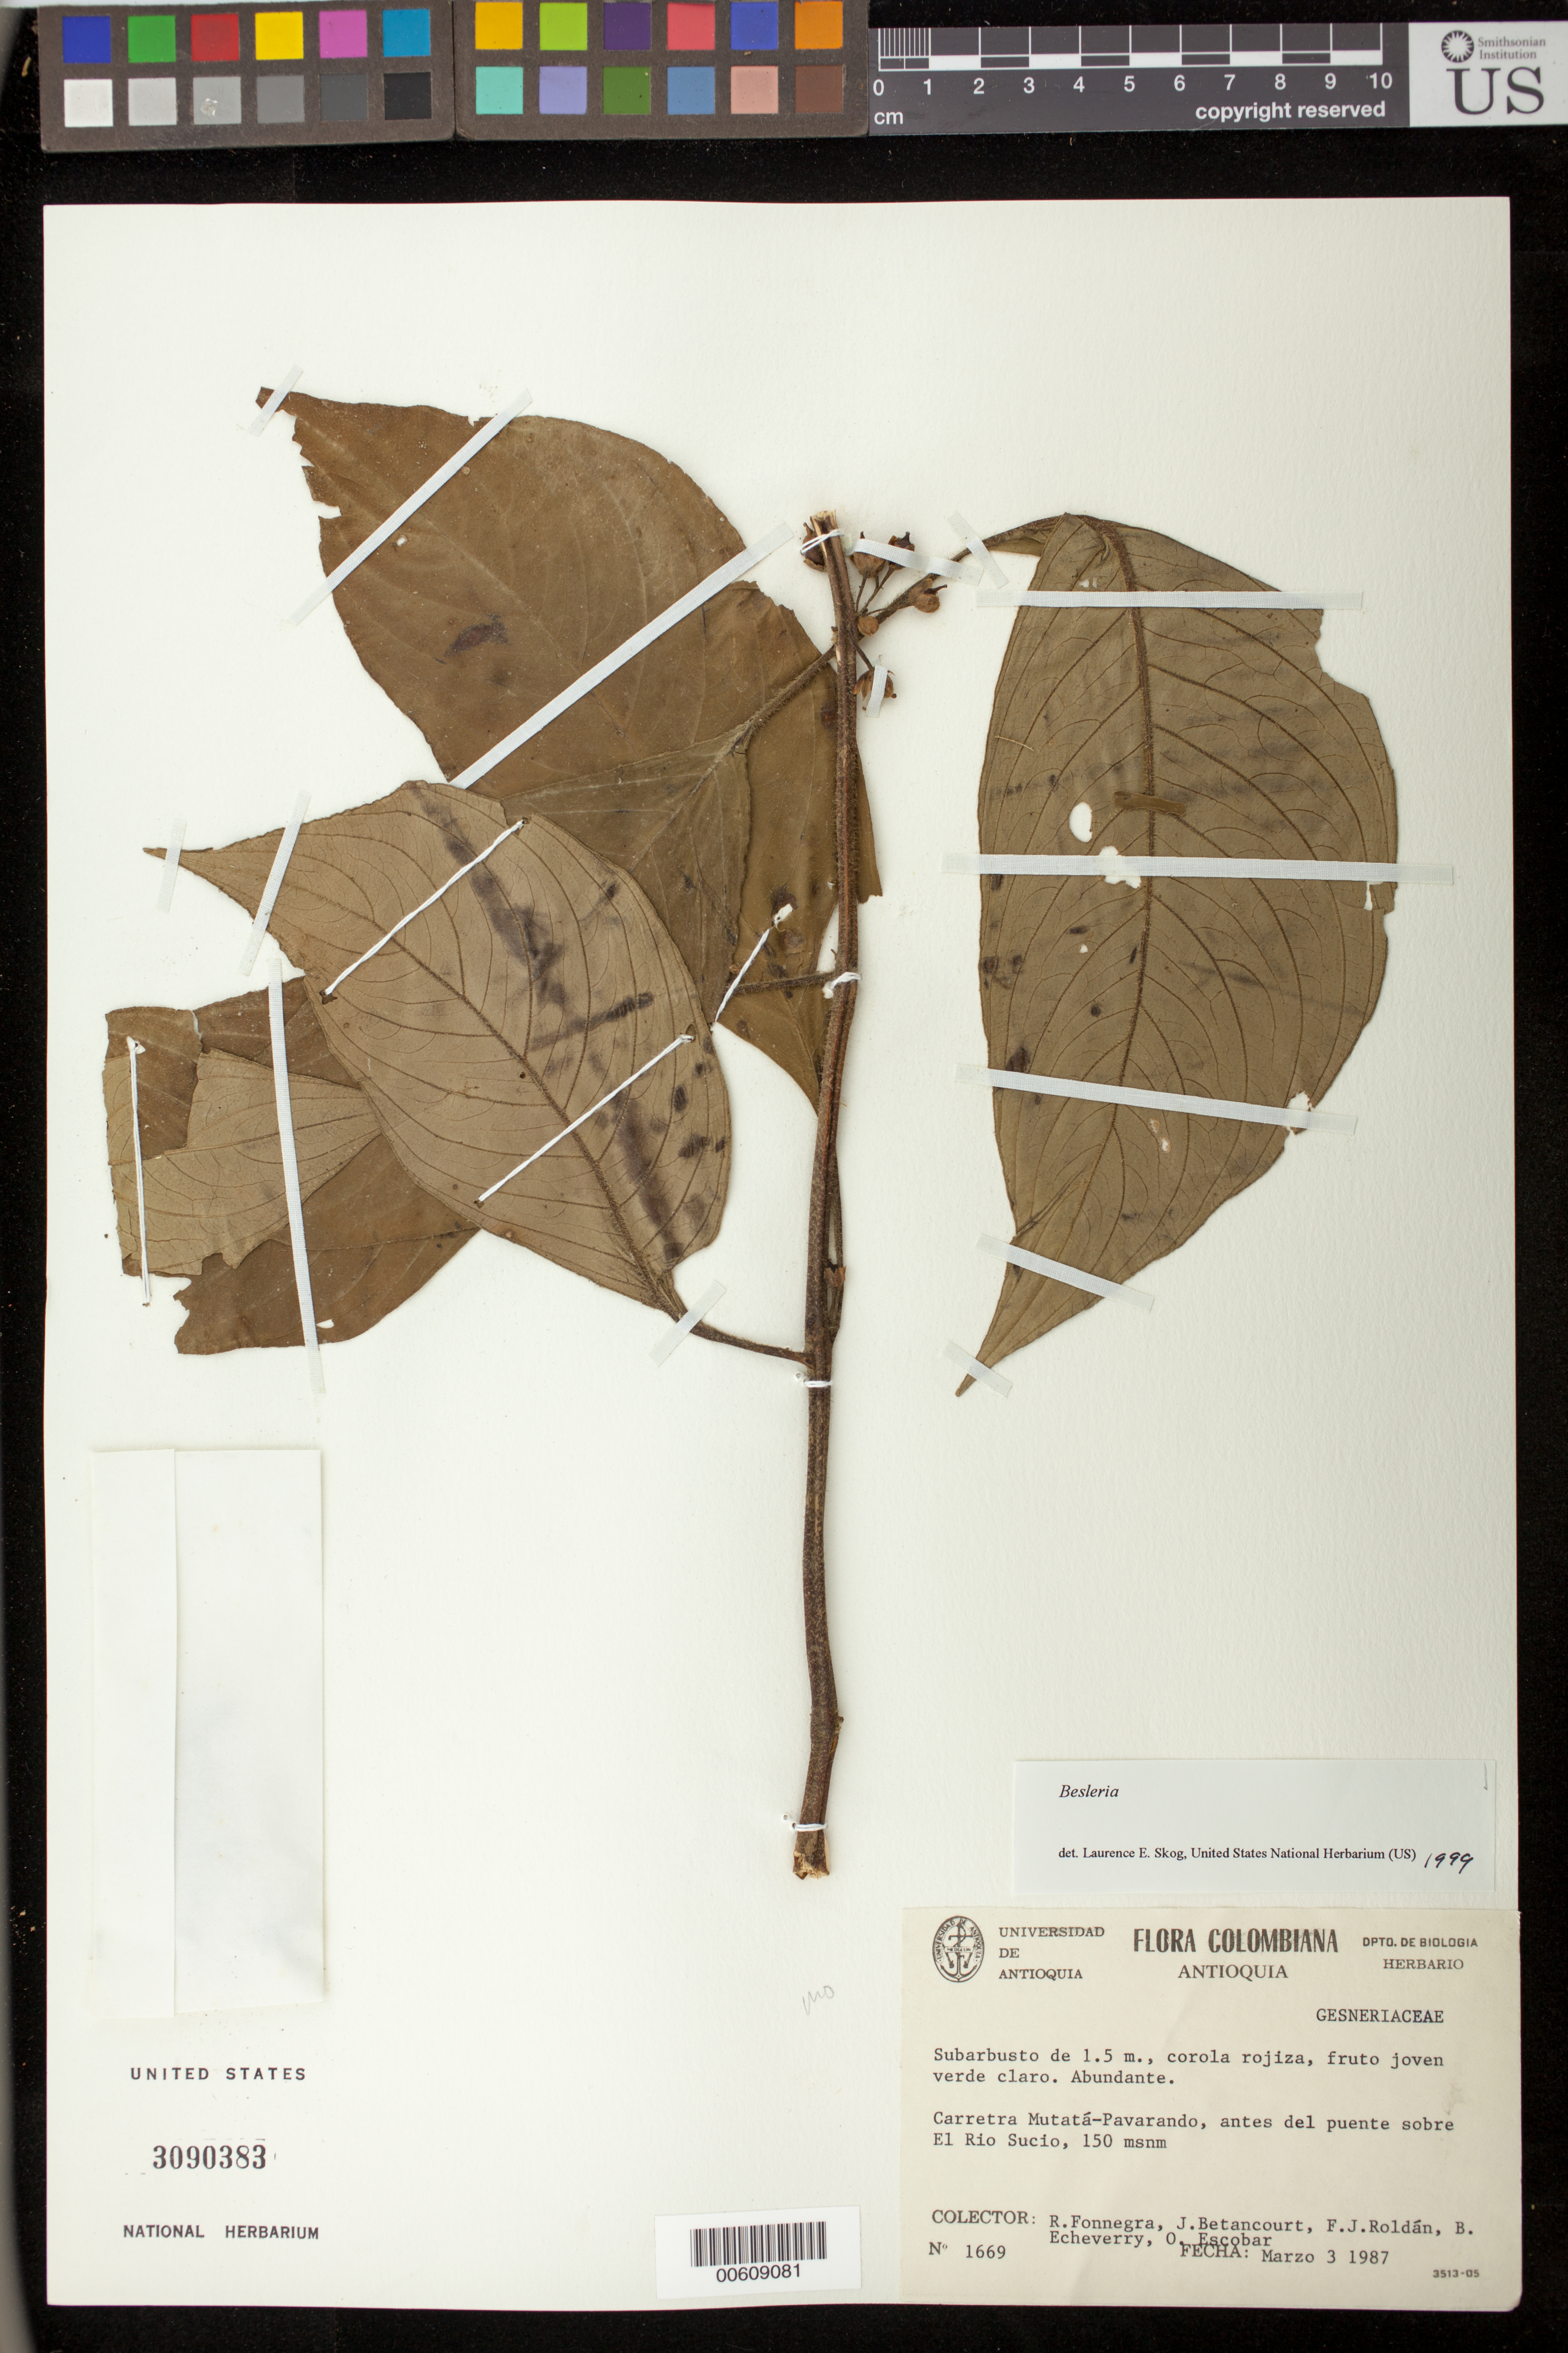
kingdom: Plantae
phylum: Tracheophyta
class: Magnoliopsida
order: Lamiales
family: Gesneriaceae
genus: Besleria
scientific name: Besleria sp.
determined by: Skog, Laurence E.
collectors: R. Fonnegra G., J. Betancourt, F. J. Roldán, B. Echeverry & O. D. Escobar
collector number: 1669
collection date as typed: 03 Mar 1987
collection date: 1987-03-03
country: Colombia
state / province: Antioquia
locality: Carretera Mutatá - Pavarando, antes del puente sobre El Rio Sucio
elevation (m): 150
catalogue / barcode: US 3090383